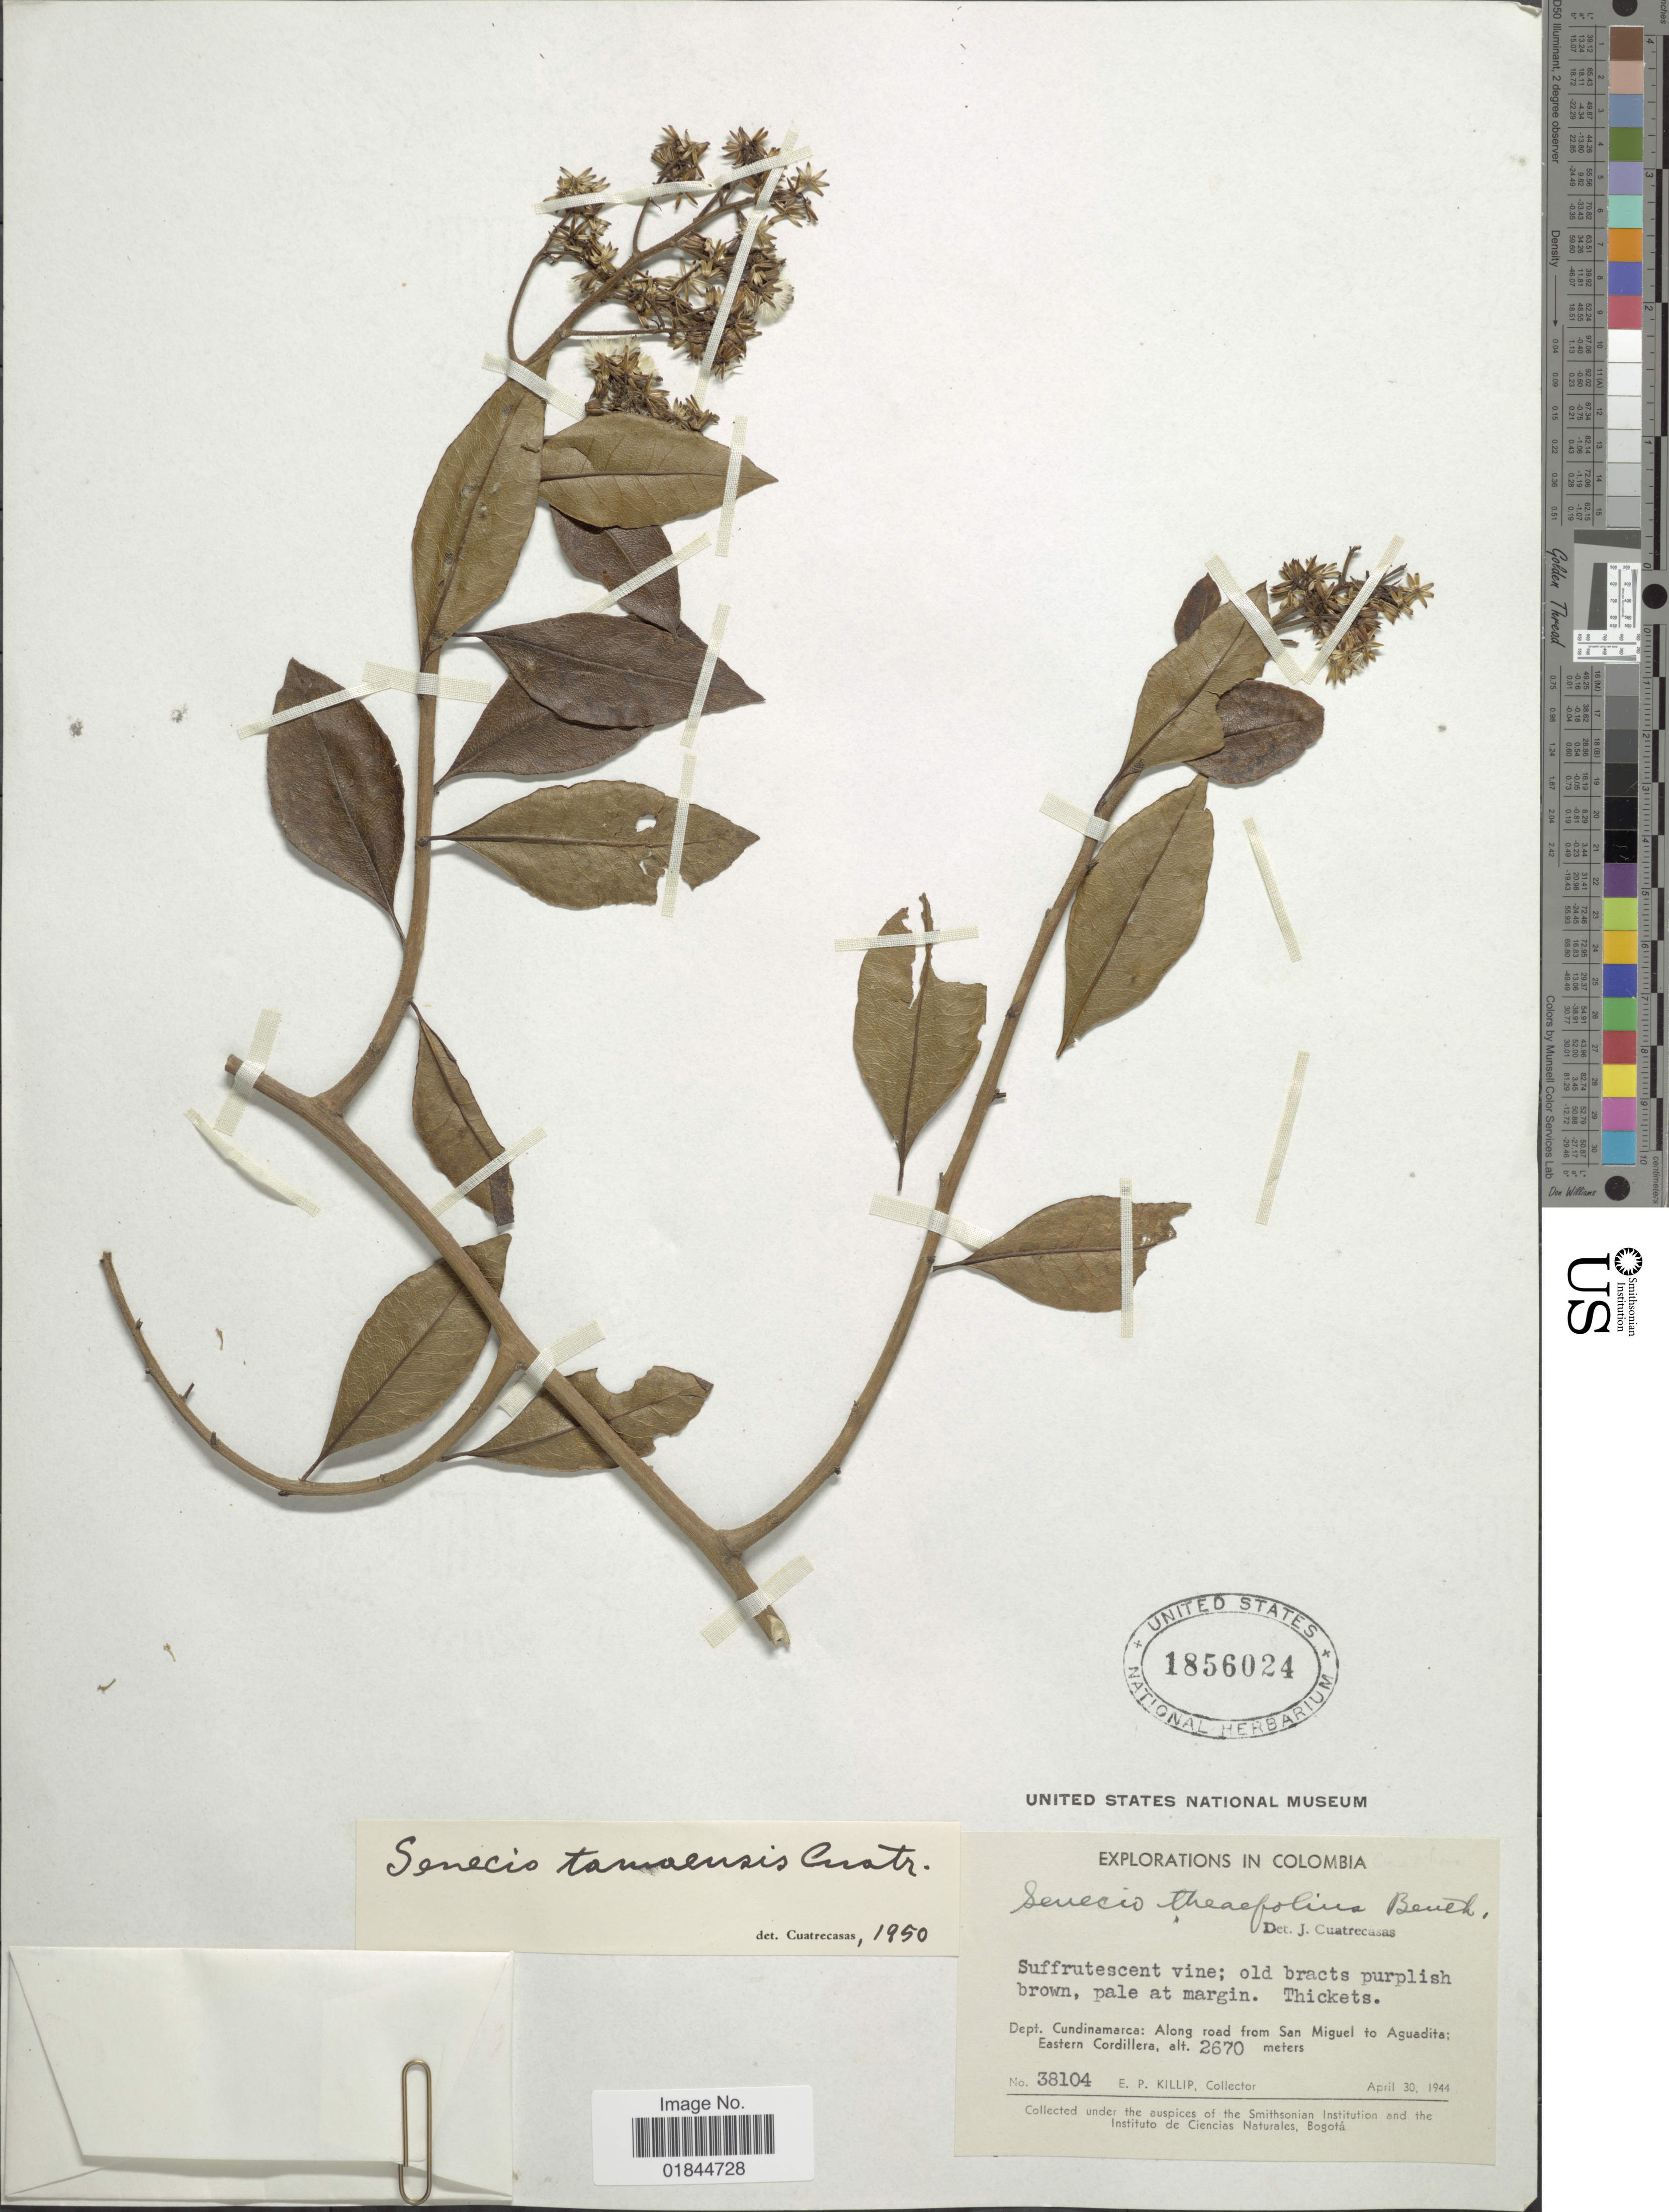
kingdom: Plantae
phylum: Tracheophyta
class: Magnoliopsida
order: Asterales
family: Asteraceae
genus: Pentacalia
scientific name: Pentacalia trianae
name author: (Klatt) Cuatrec.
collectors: E. P. Killip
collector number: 38104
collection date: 1944-04-30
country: Colombia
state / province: Cundinamarca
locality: Dept. Cundinamarca: Along road from San Miguel to Aguadita; Eastern Cordillera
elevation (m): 2670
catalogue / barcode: US 1856024